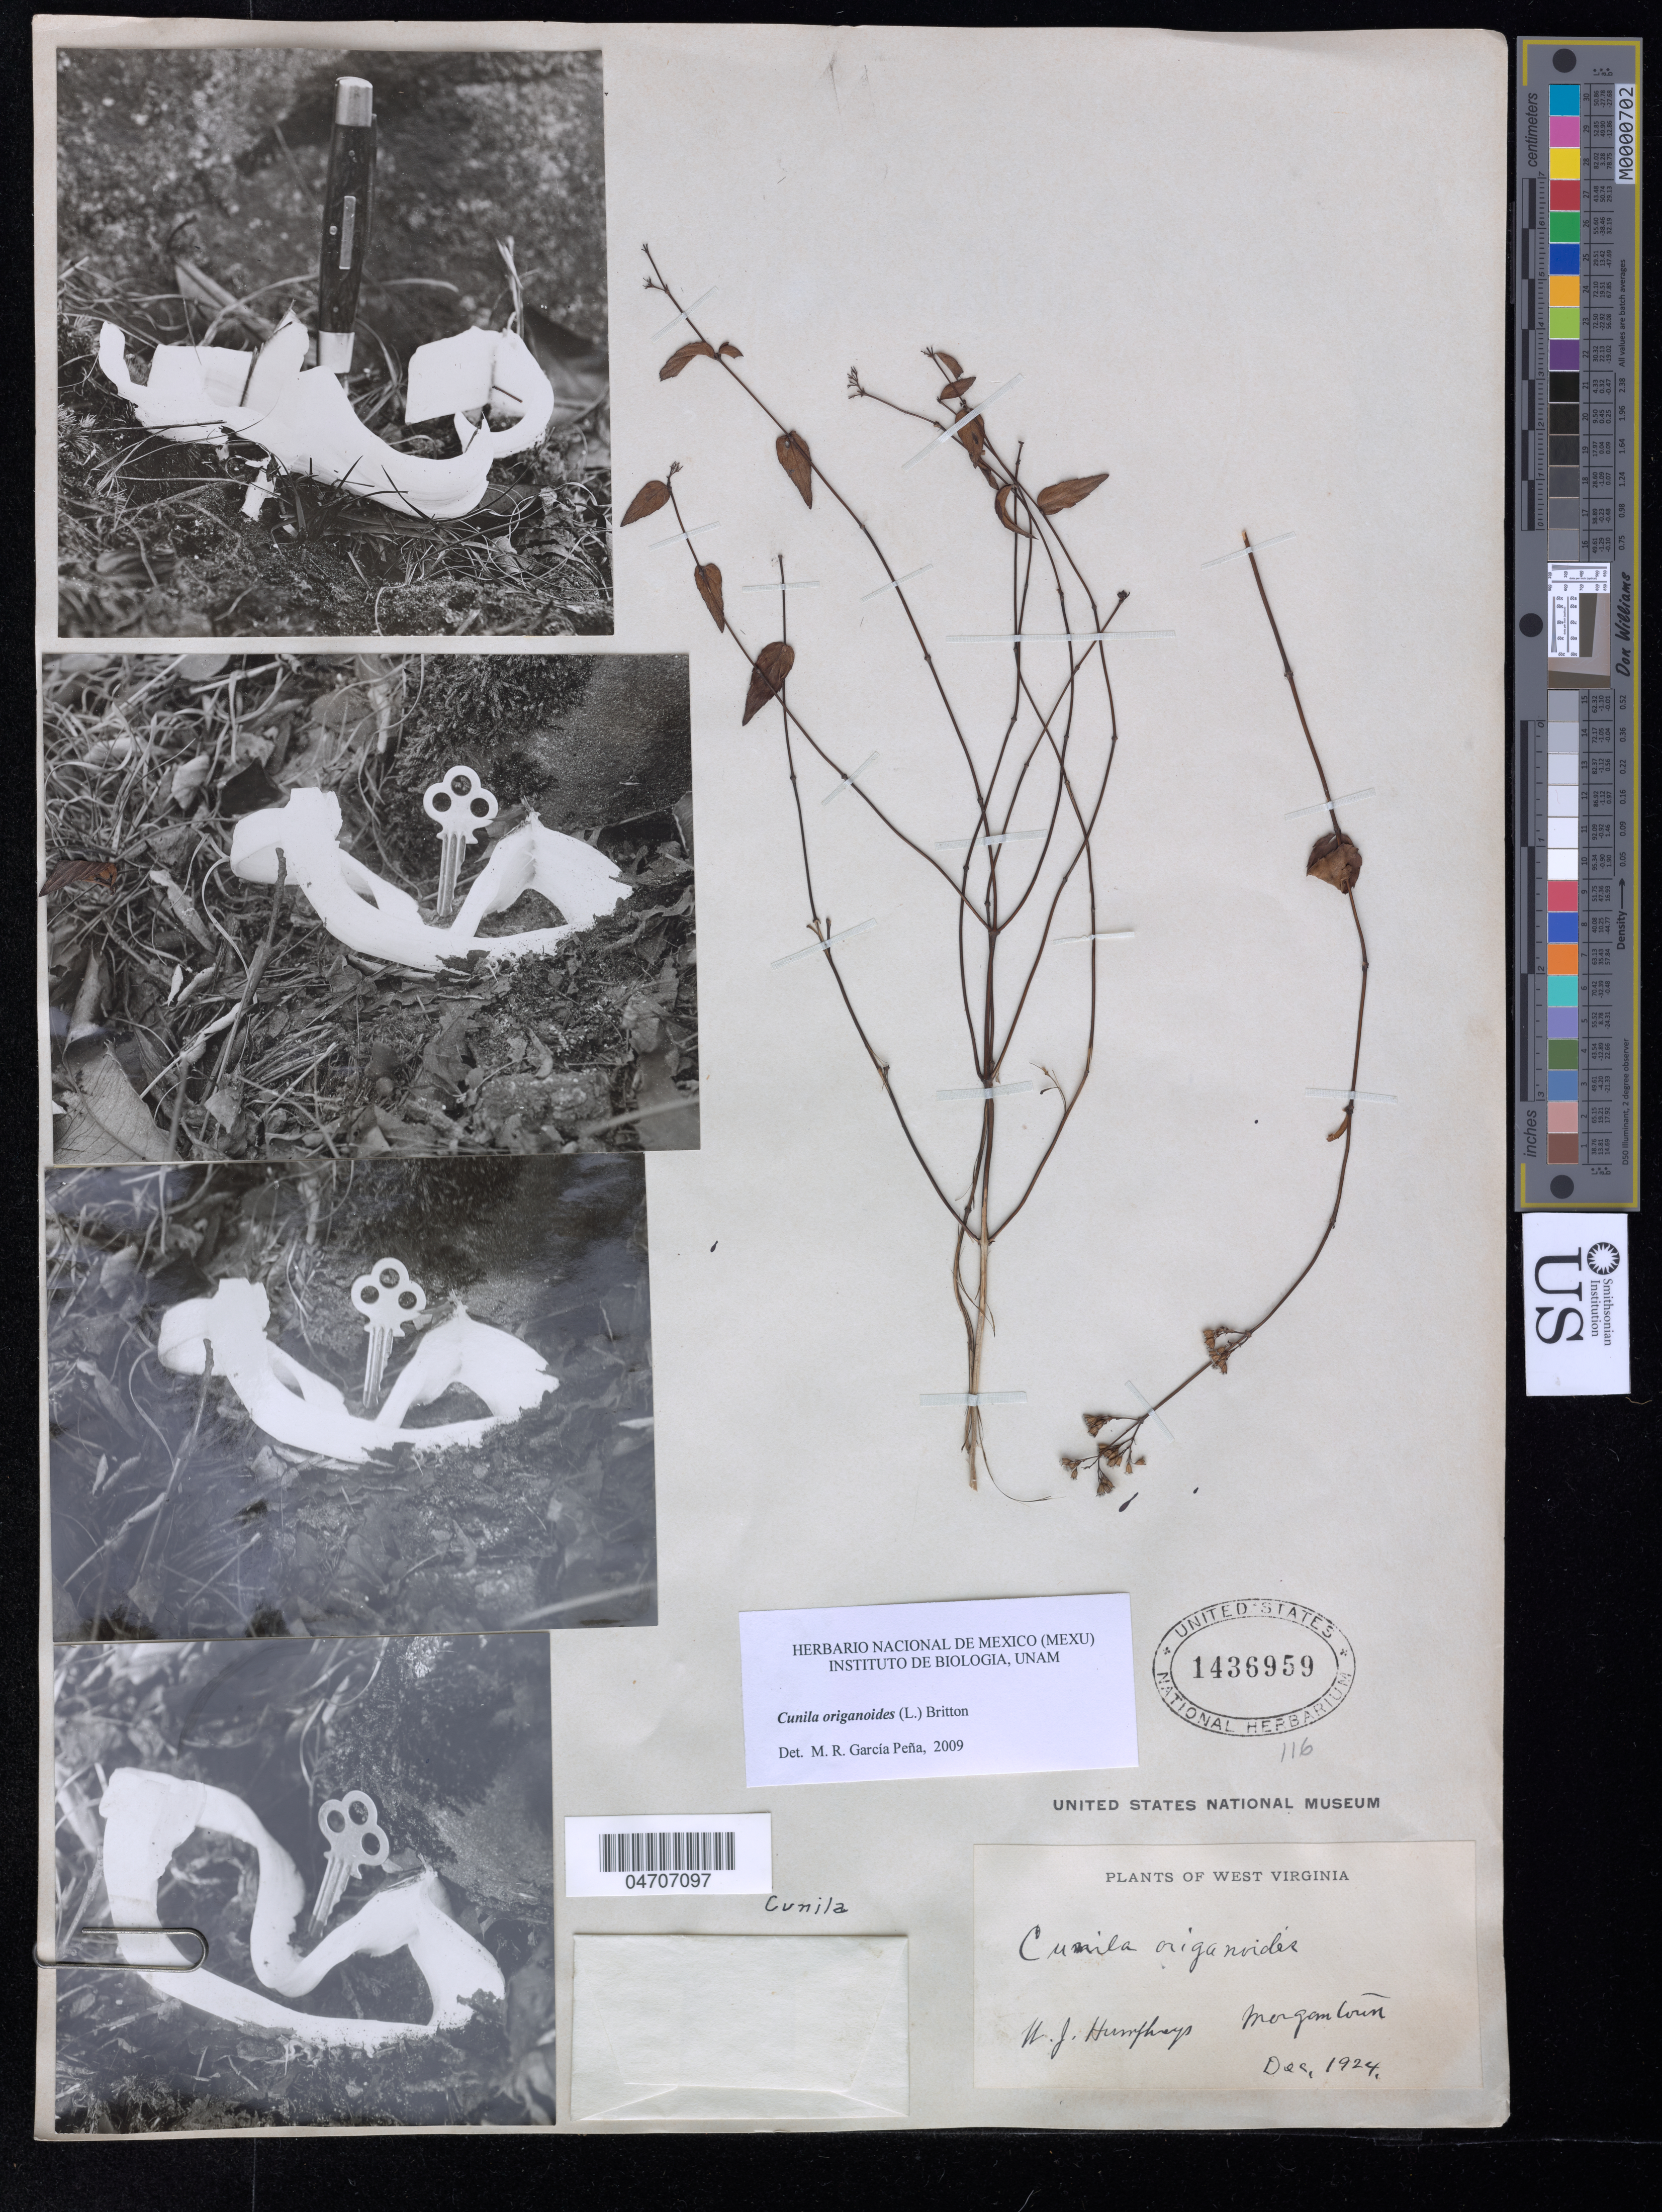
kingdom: Plantae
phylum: Tracheophyta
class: Magnoliopsida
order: Lamiales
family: Lamiaceae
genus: Cunila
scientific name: Cunila origanoides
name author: (L.) Britton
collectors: W. Humphrey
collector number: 116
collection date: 1924-12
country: United States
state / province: West Virginia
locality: Morgantown.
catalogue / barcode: US 1436959